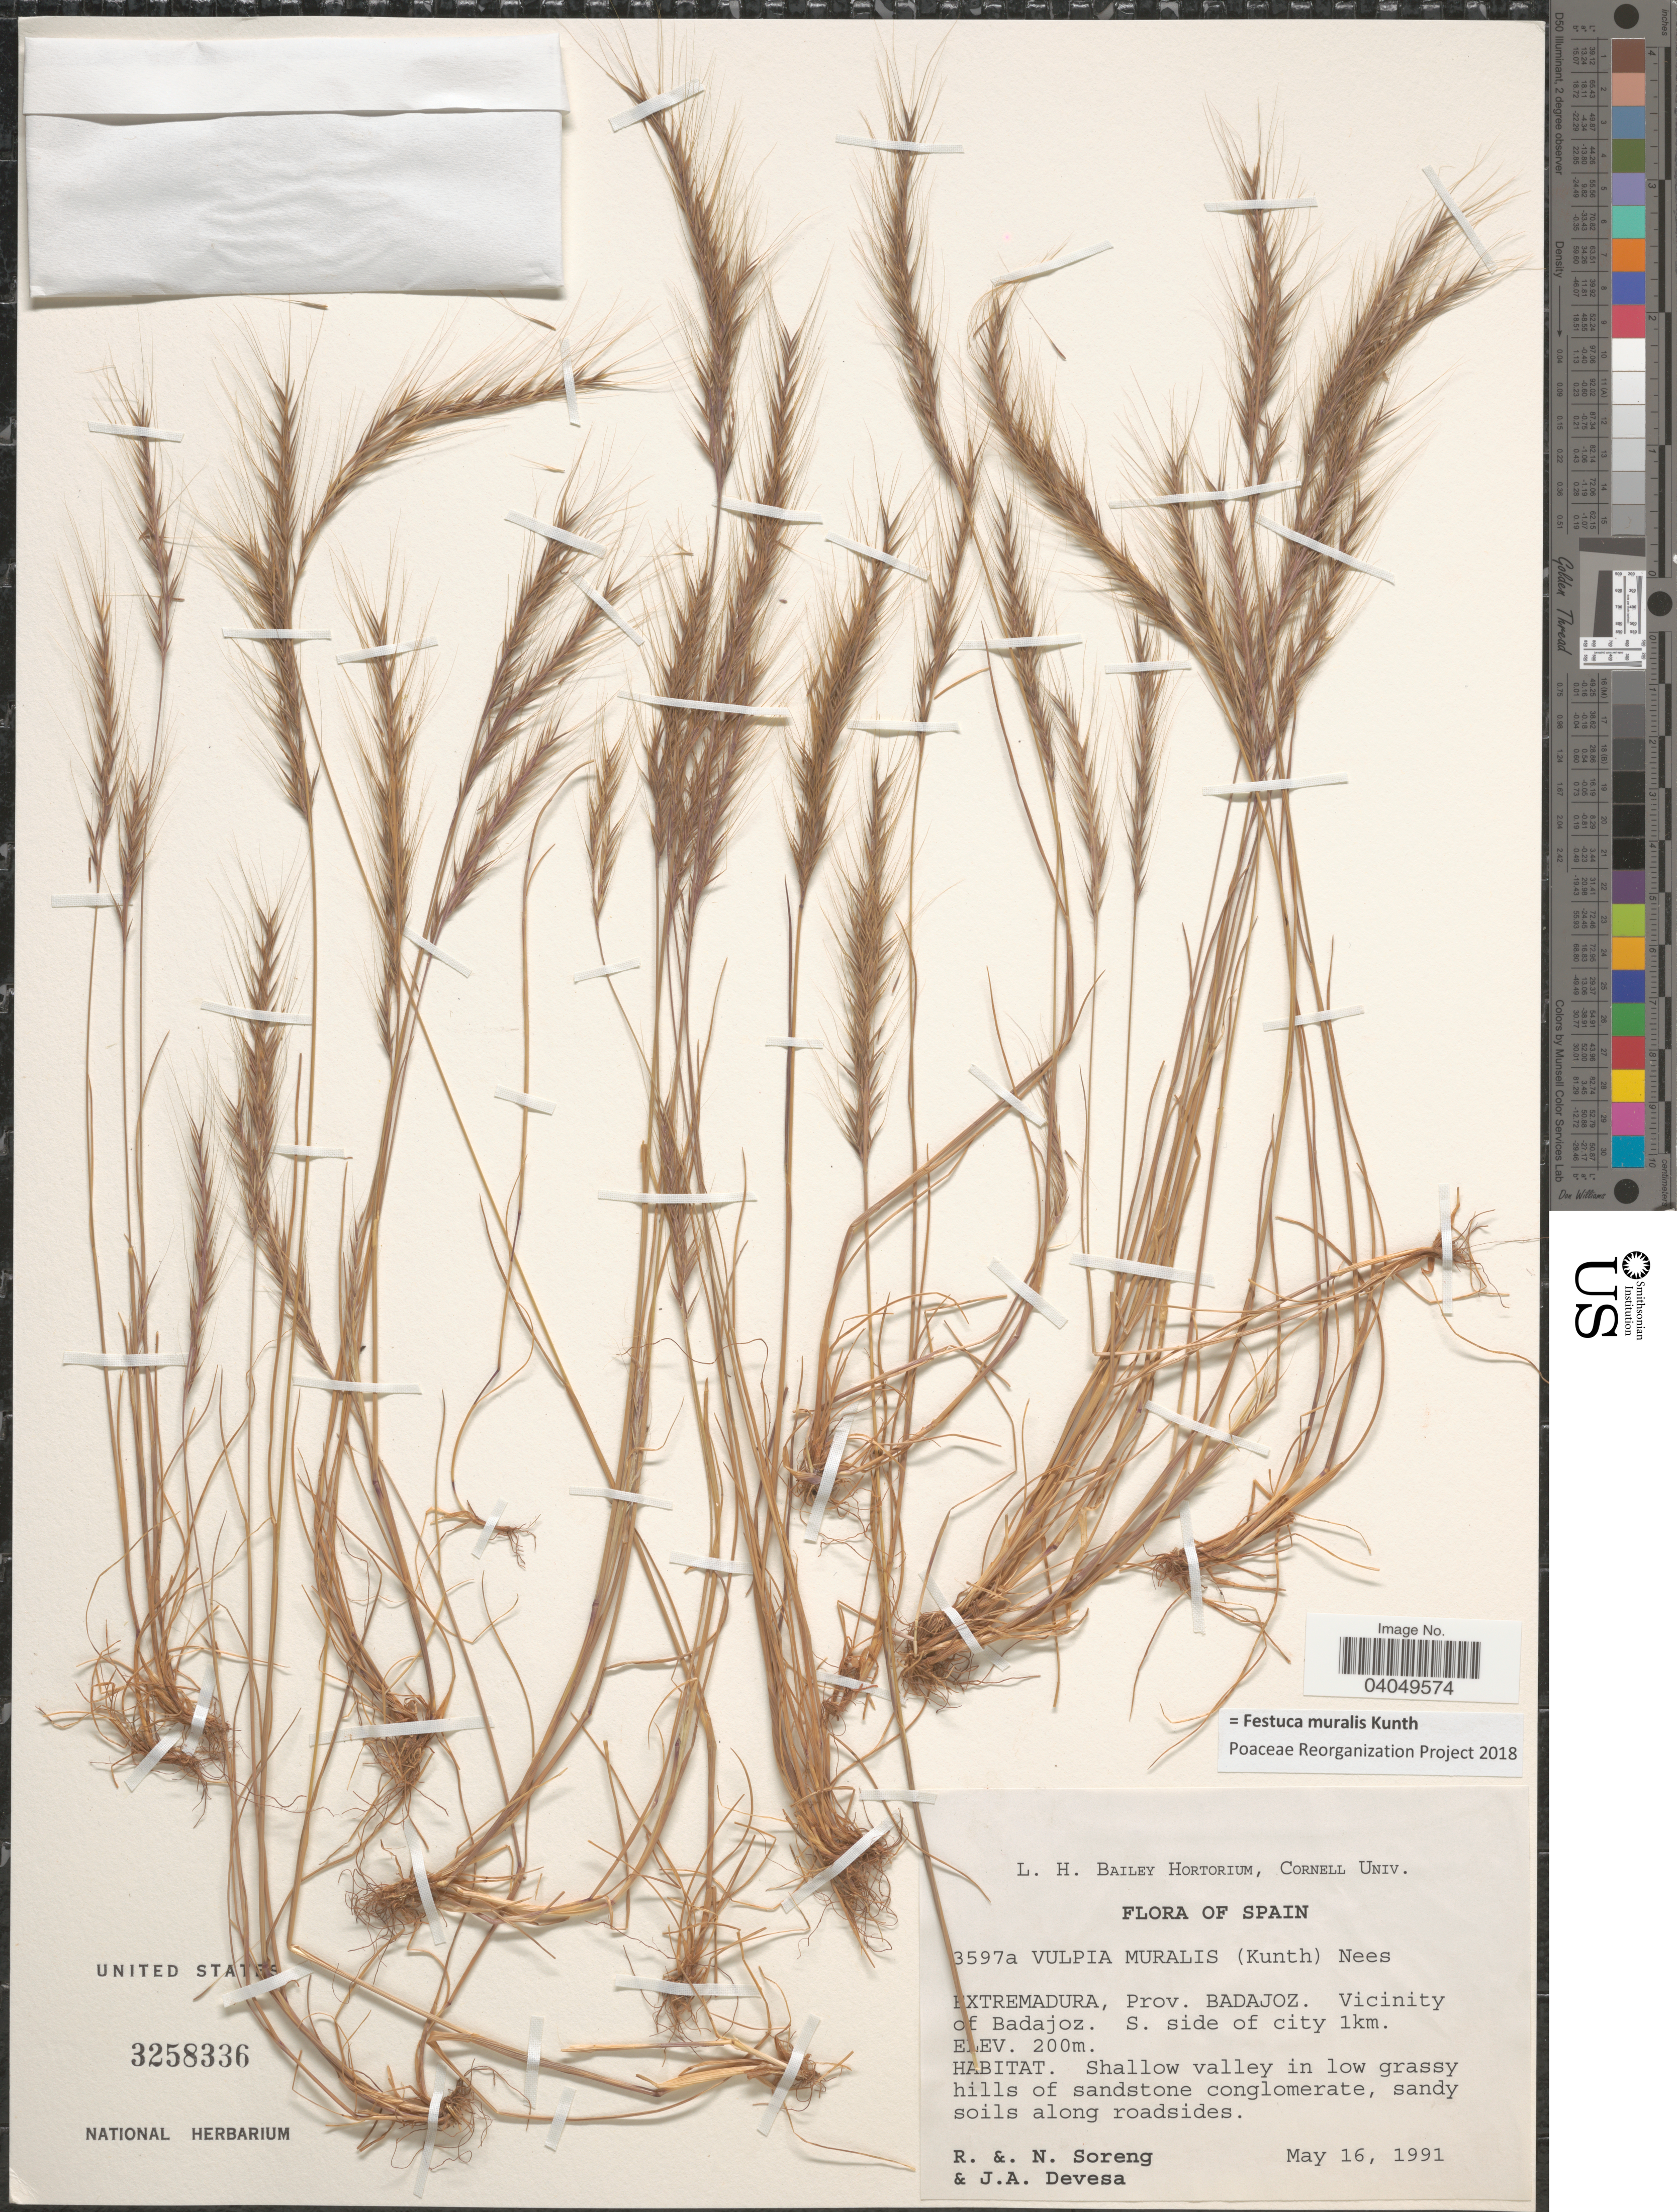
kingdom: Plantae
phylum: Tracheophyta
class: Liliopsida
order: Poales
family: Poaceae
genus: Festuca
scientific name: Festuca muralis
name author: Kunth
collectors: R. J. Soreng, N. L. Soreng & J. Devesa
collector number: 3597-a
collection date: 1991-05-16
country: Spain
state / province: Extremadura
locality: Prov. Badajoz. Vicinity of Badajoz. S. side of city 1 km.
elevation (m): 200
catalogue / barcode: US 3258336